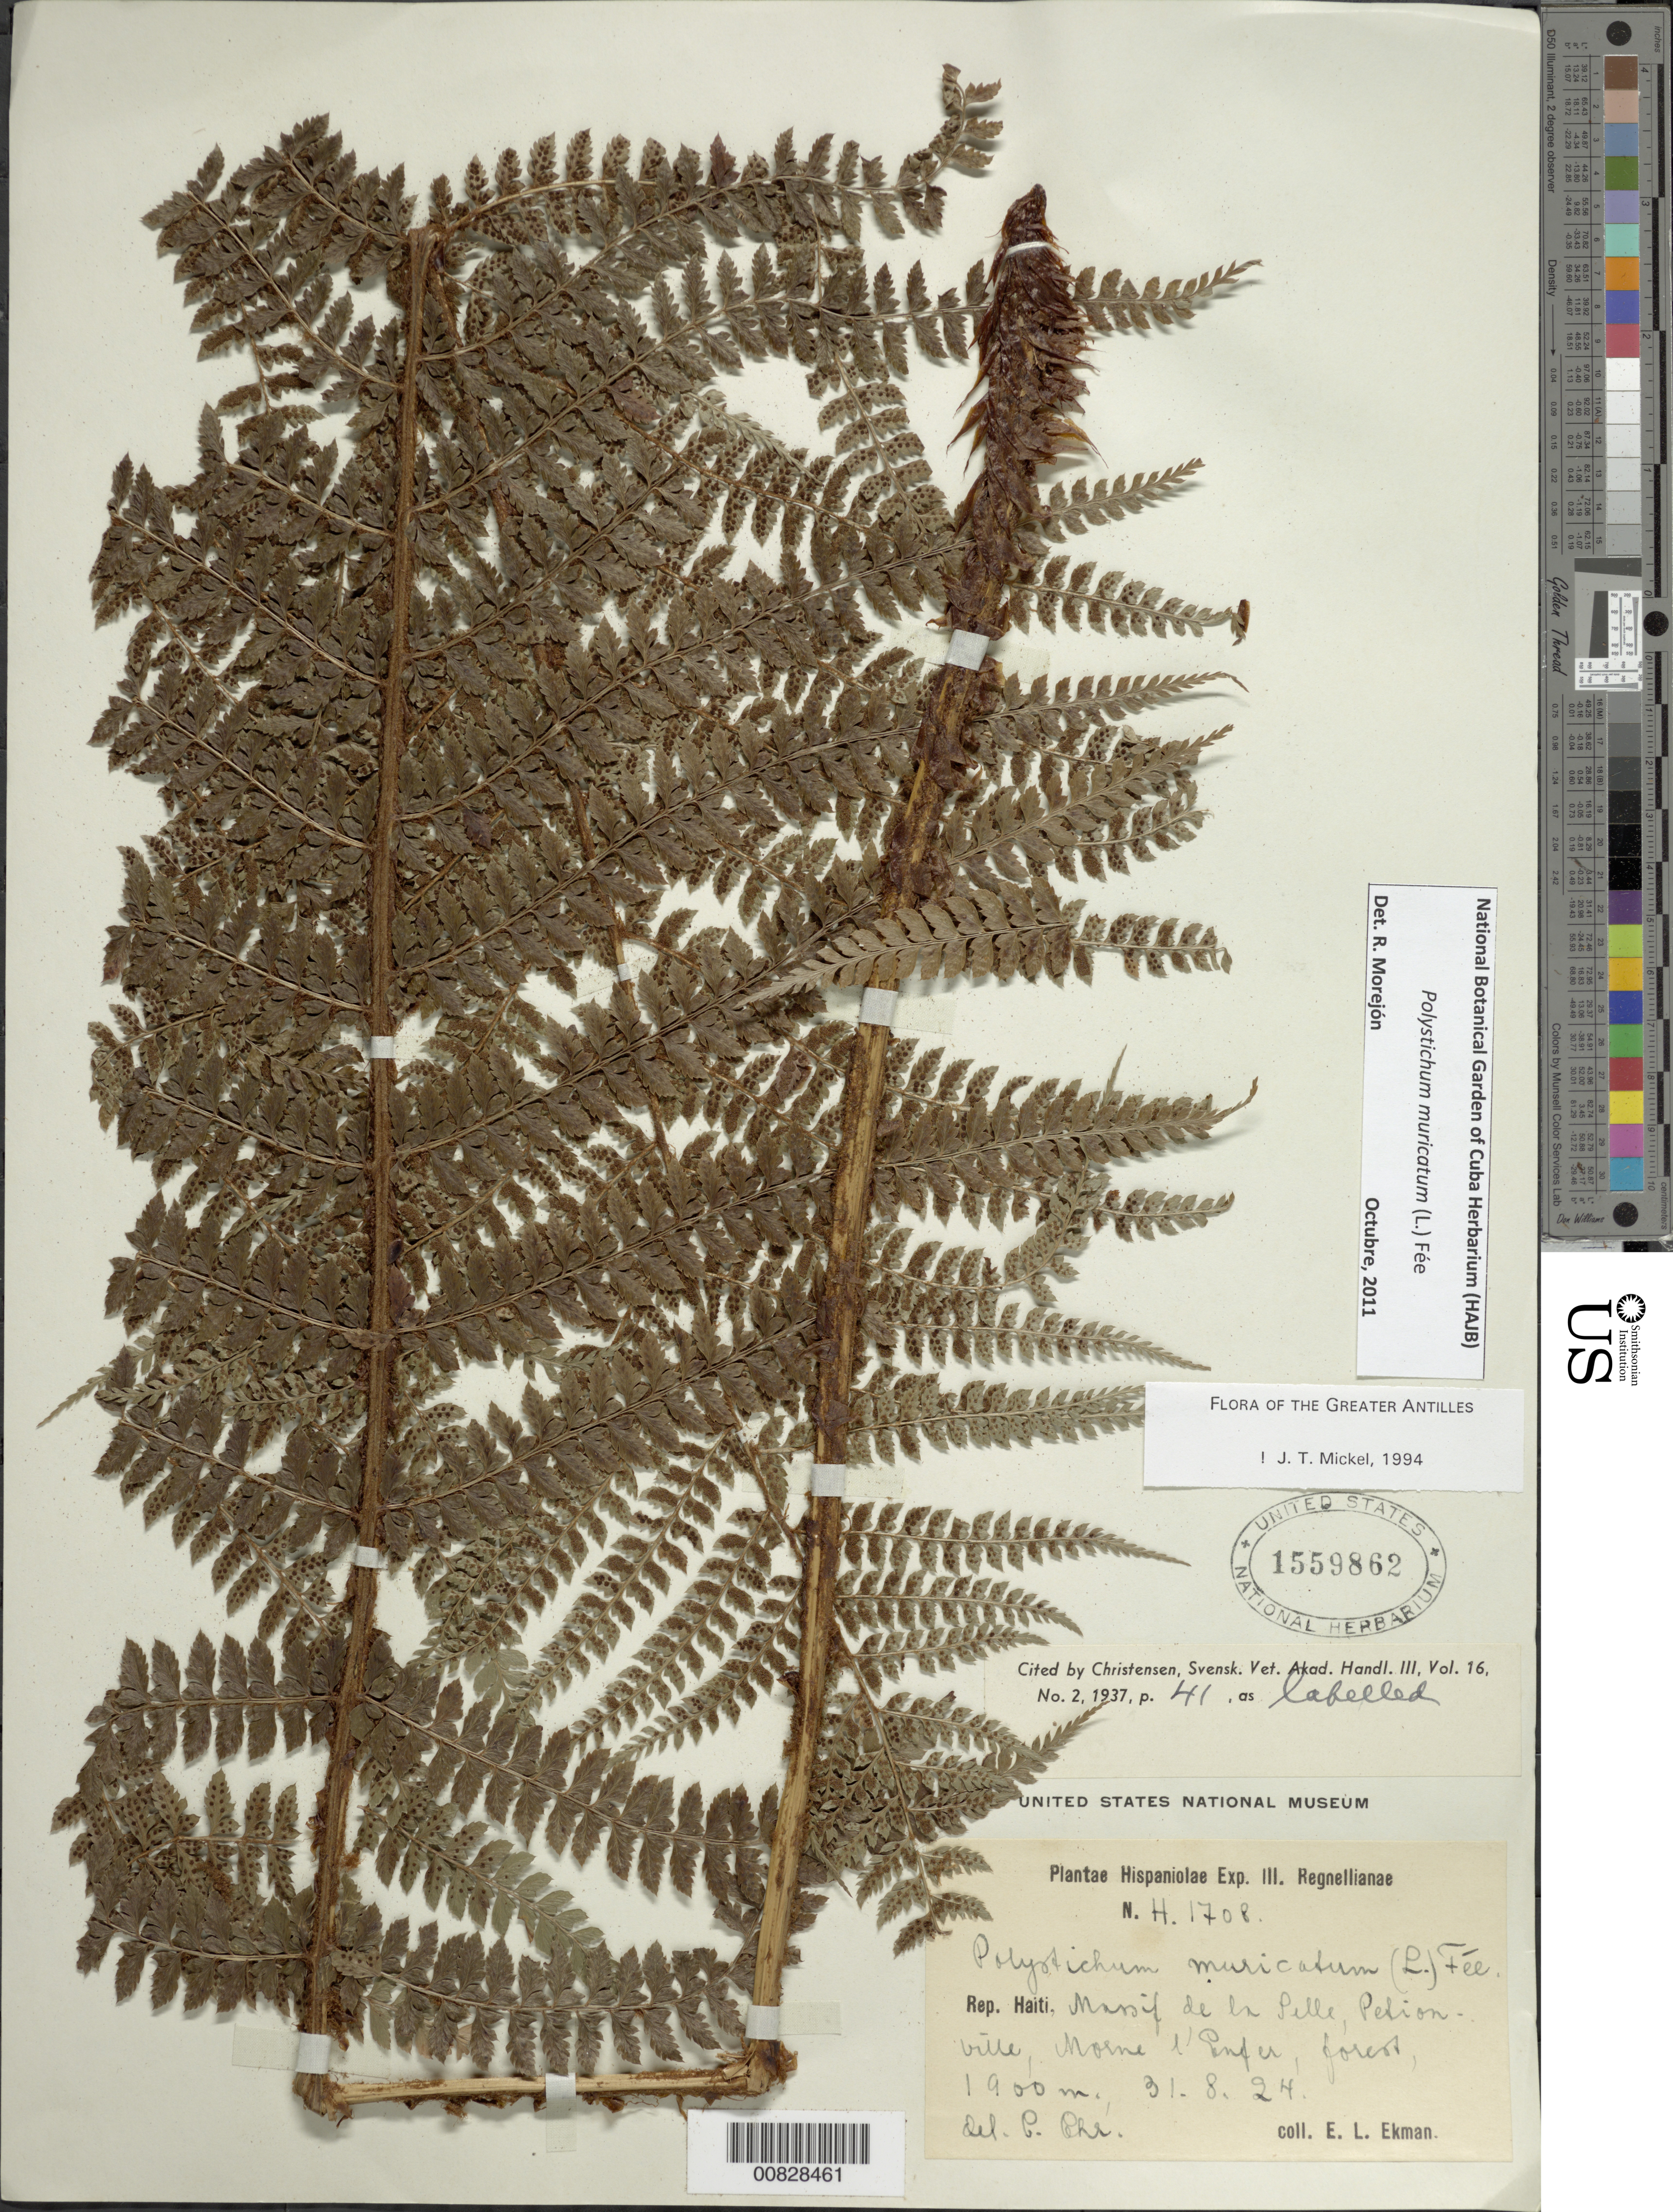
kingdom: Plantae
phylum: Tracheophyta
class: Polypodiopsida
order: Polypodiales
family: Dryopteridaceae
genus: Polystichum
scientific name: Polystichum muricatum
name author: (L.) Fée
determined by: Mickel, J. T., (NY), New York Botanical Garden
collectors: E. L. Ekman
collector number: H 1708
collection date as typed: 31 Aug 1924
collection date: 1924-08-31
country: Haiti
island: Hispaniola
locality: Massif de la Selle, Pétionville, Morne l'Enfer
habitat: Forest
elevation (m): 1900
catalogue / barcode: US 1559862